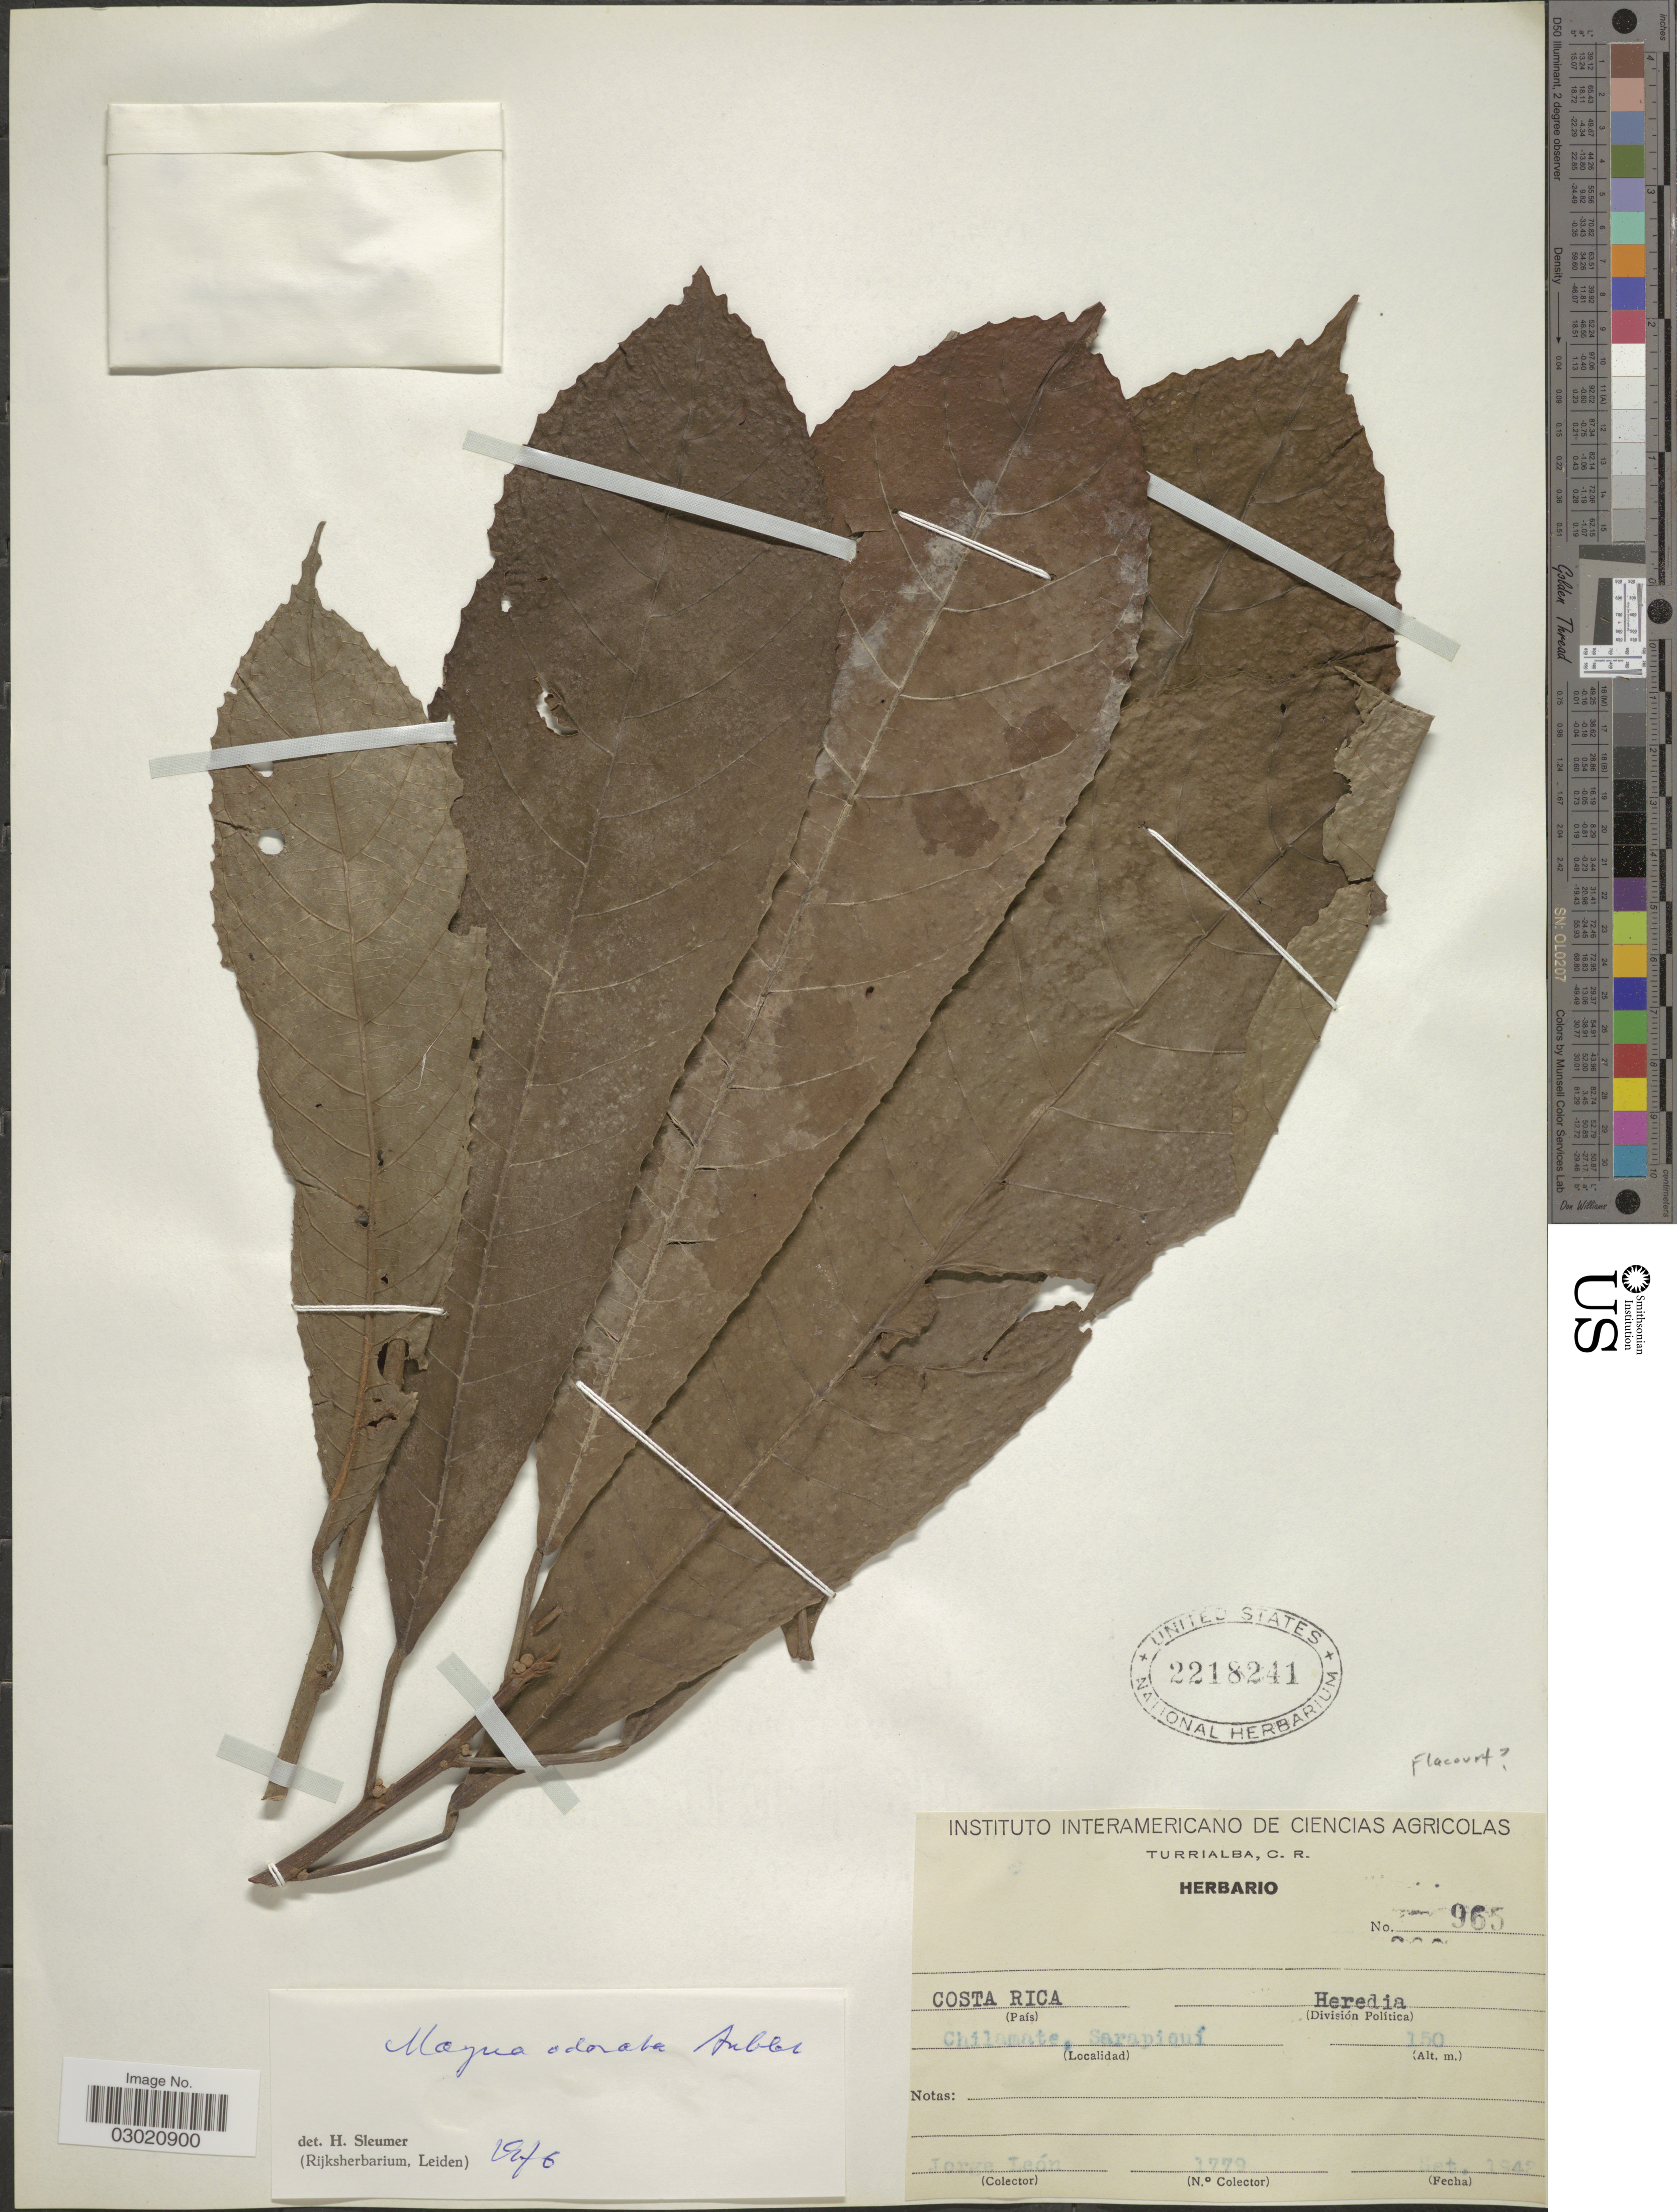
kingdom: Plantae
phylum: Tracheophyta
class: Magnoliopsida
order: Malpighiales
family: Achariaceae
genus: Mayna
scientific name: Mayna odorata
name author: Aubl.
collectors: J. León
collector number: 965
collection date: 1948-09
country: Costa Rica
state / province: Heredia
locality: Chilamate, Sarapiquí.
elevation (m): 150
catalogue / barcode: US 2218241